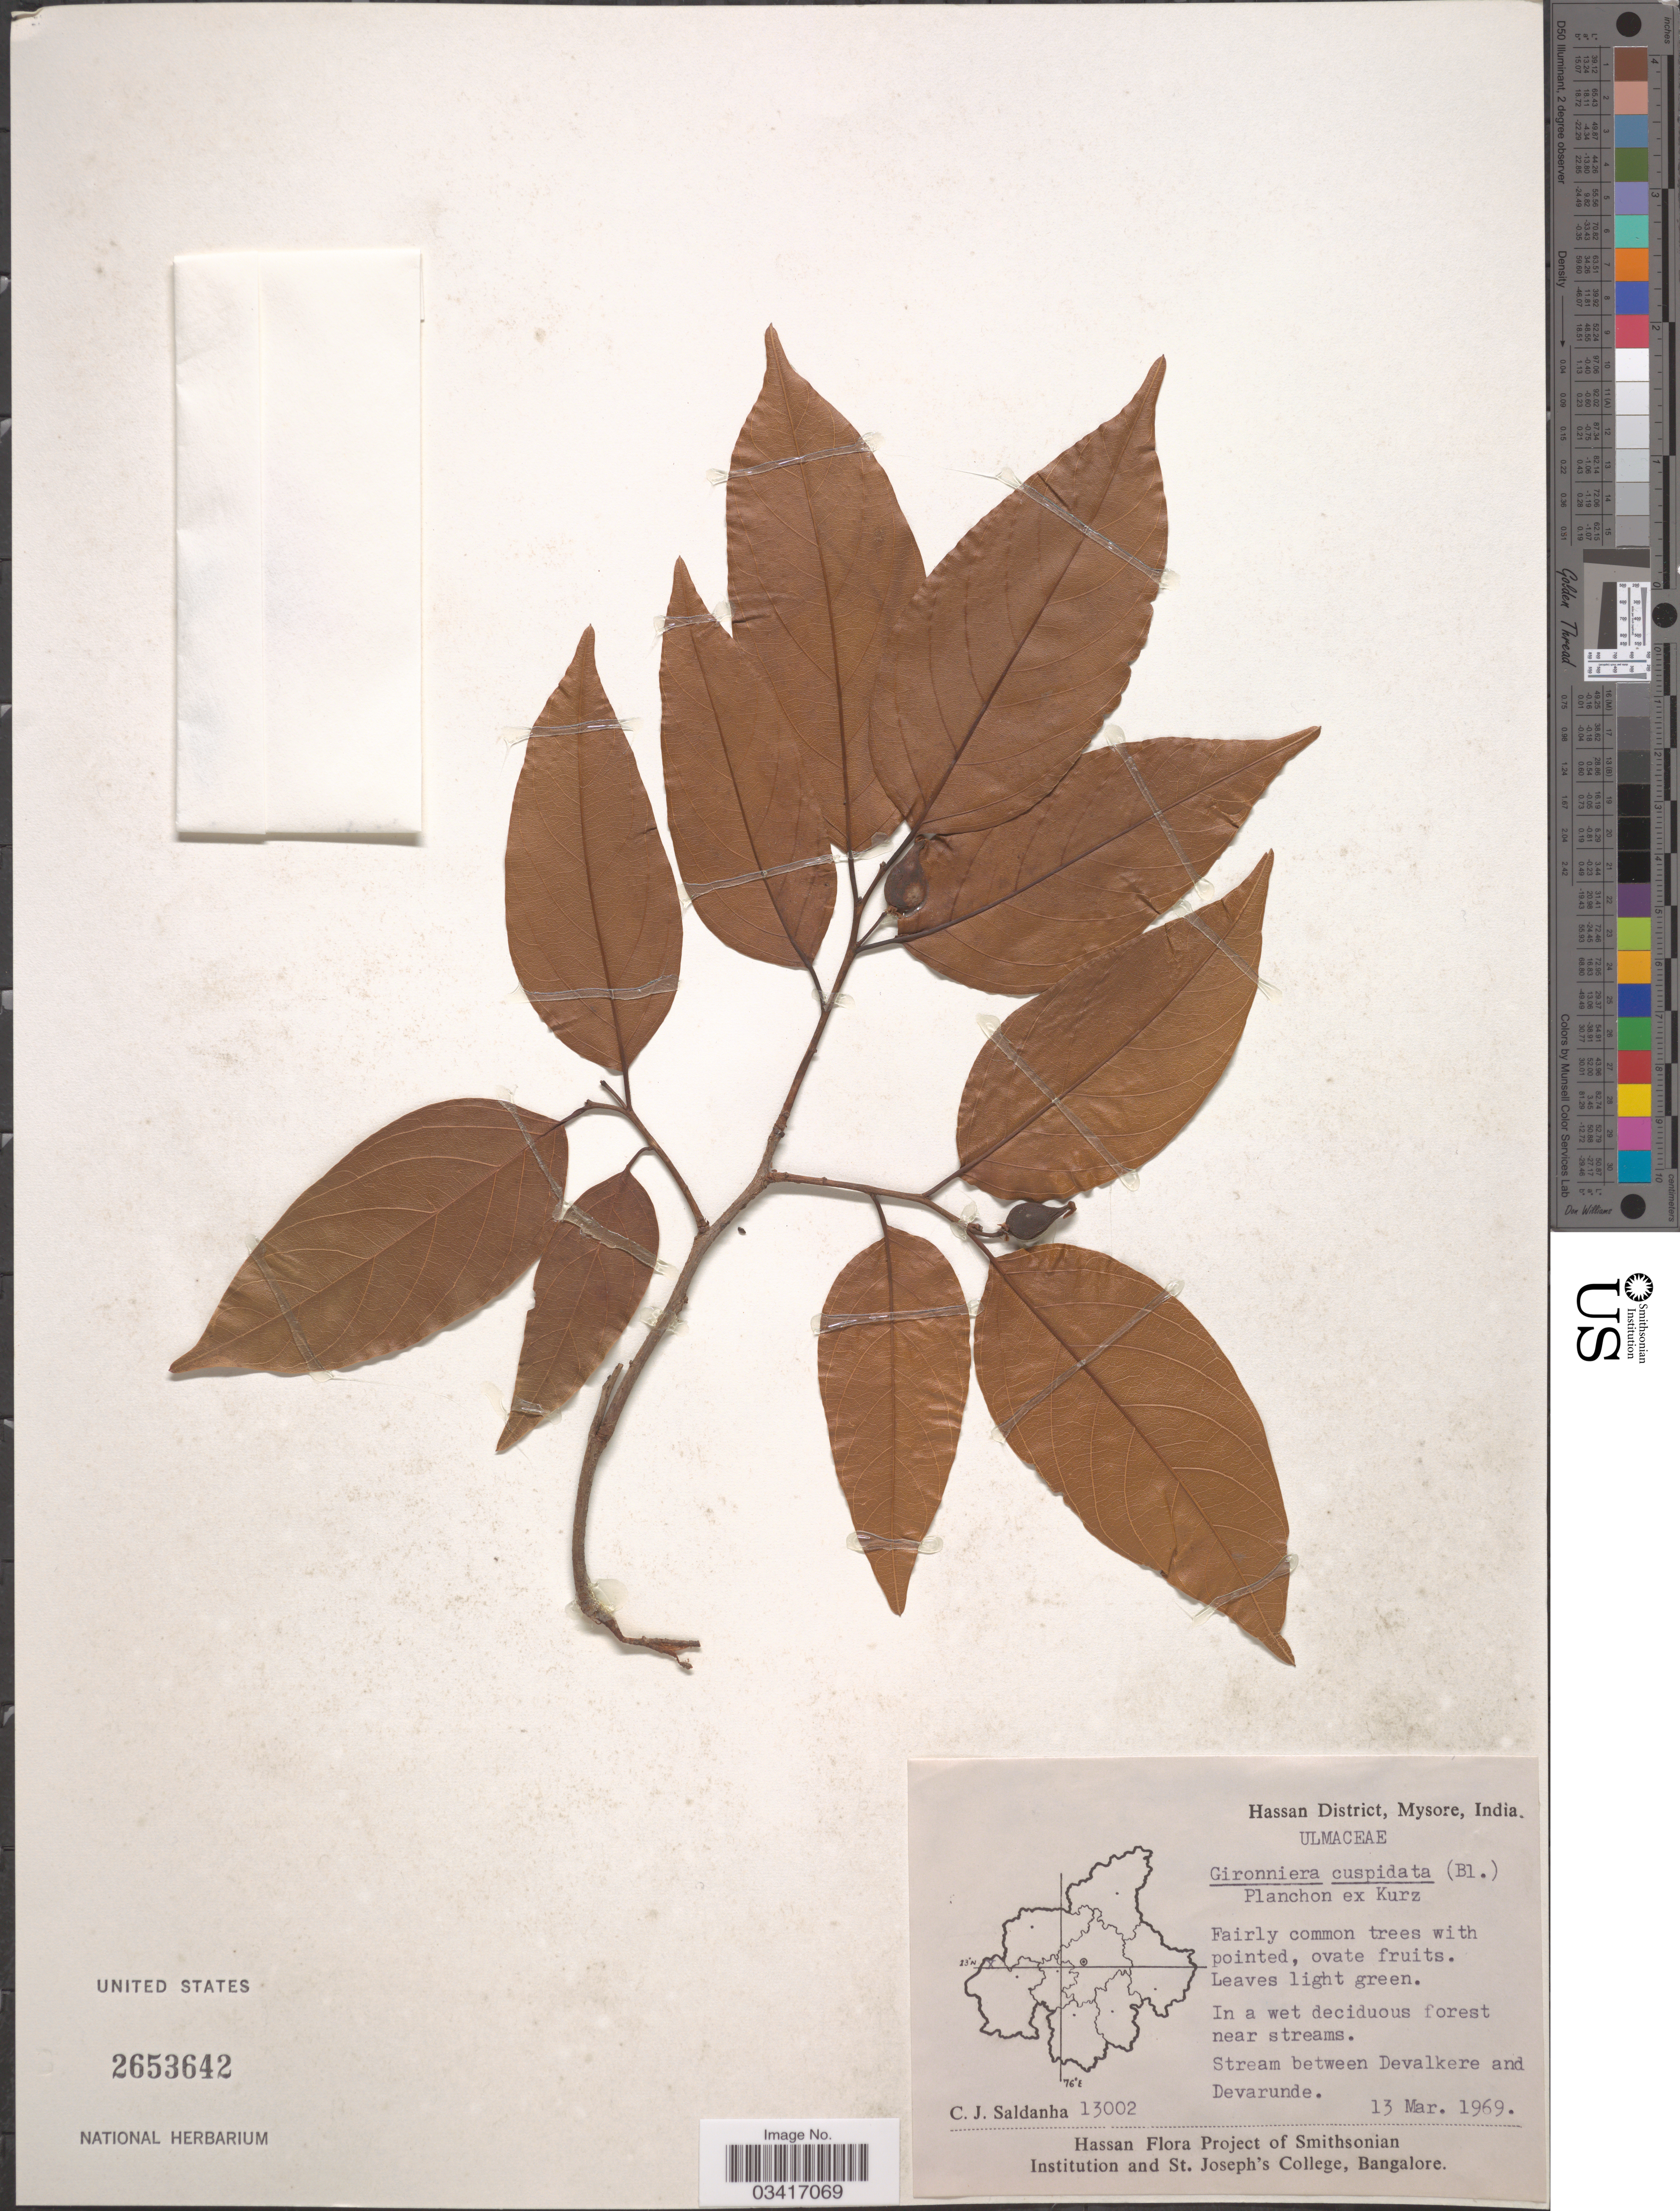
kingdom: Plantae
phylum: Tracheophyta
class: Magnoliopsida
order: Rosales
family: Cannabaceae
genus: Aphananthe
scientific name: Aphananthe cuspidata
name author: (Blume) Planch.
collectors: C. J. Saldanha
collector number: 13002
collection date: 1969-03-13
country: India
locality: Hassan District, Mysore. Stream between Devalkere and Devarunde.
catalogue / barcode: US 2653642